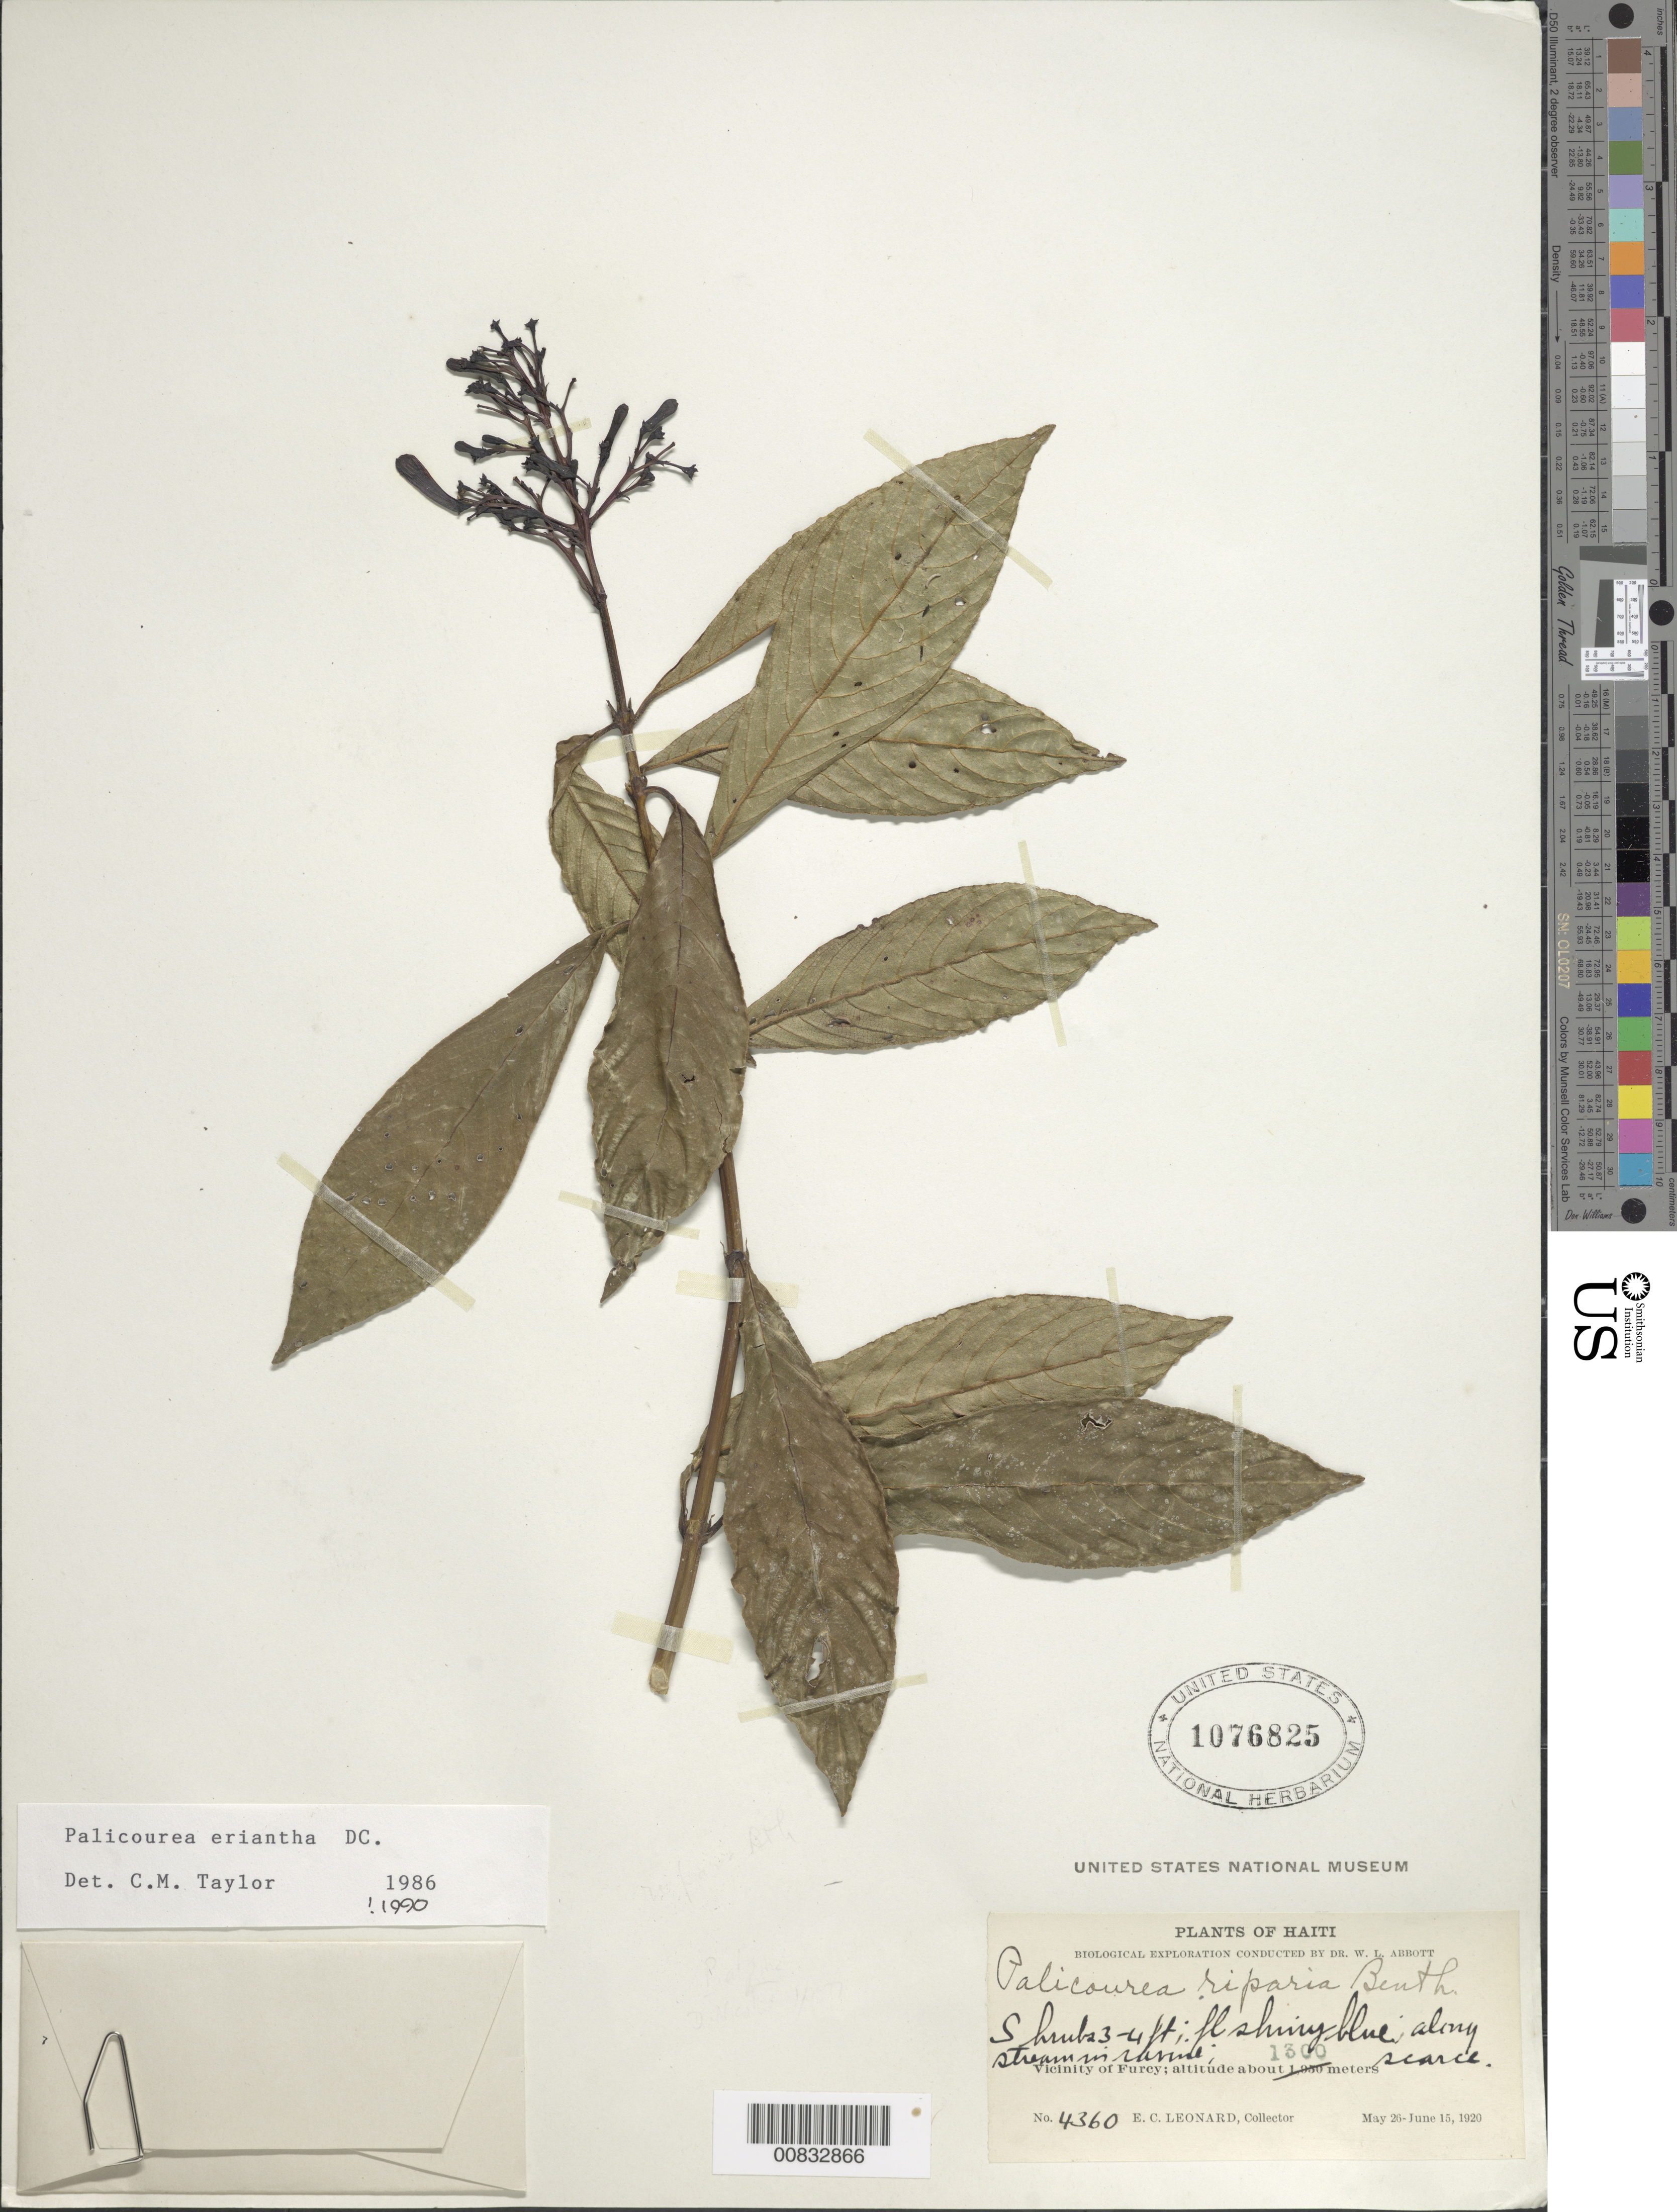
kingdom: Plantae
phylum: Tracheophyta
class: Magnoliopsida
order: Gentianales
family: Rubiaceae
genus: Palicourea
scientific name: Palicourea eriantha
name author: DC.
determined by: Taylor, Charlotte M.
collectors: E. C. Leonard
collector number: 4360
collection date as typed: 26 May 1920 to 15 Jun 1920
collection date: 1920-05-26/1920-06-15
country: Haiti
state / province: Ouest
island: Hispaniola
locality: Vicinity of Furcy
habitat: Along streamin ravine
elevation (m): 1300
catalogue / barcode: US 1076825